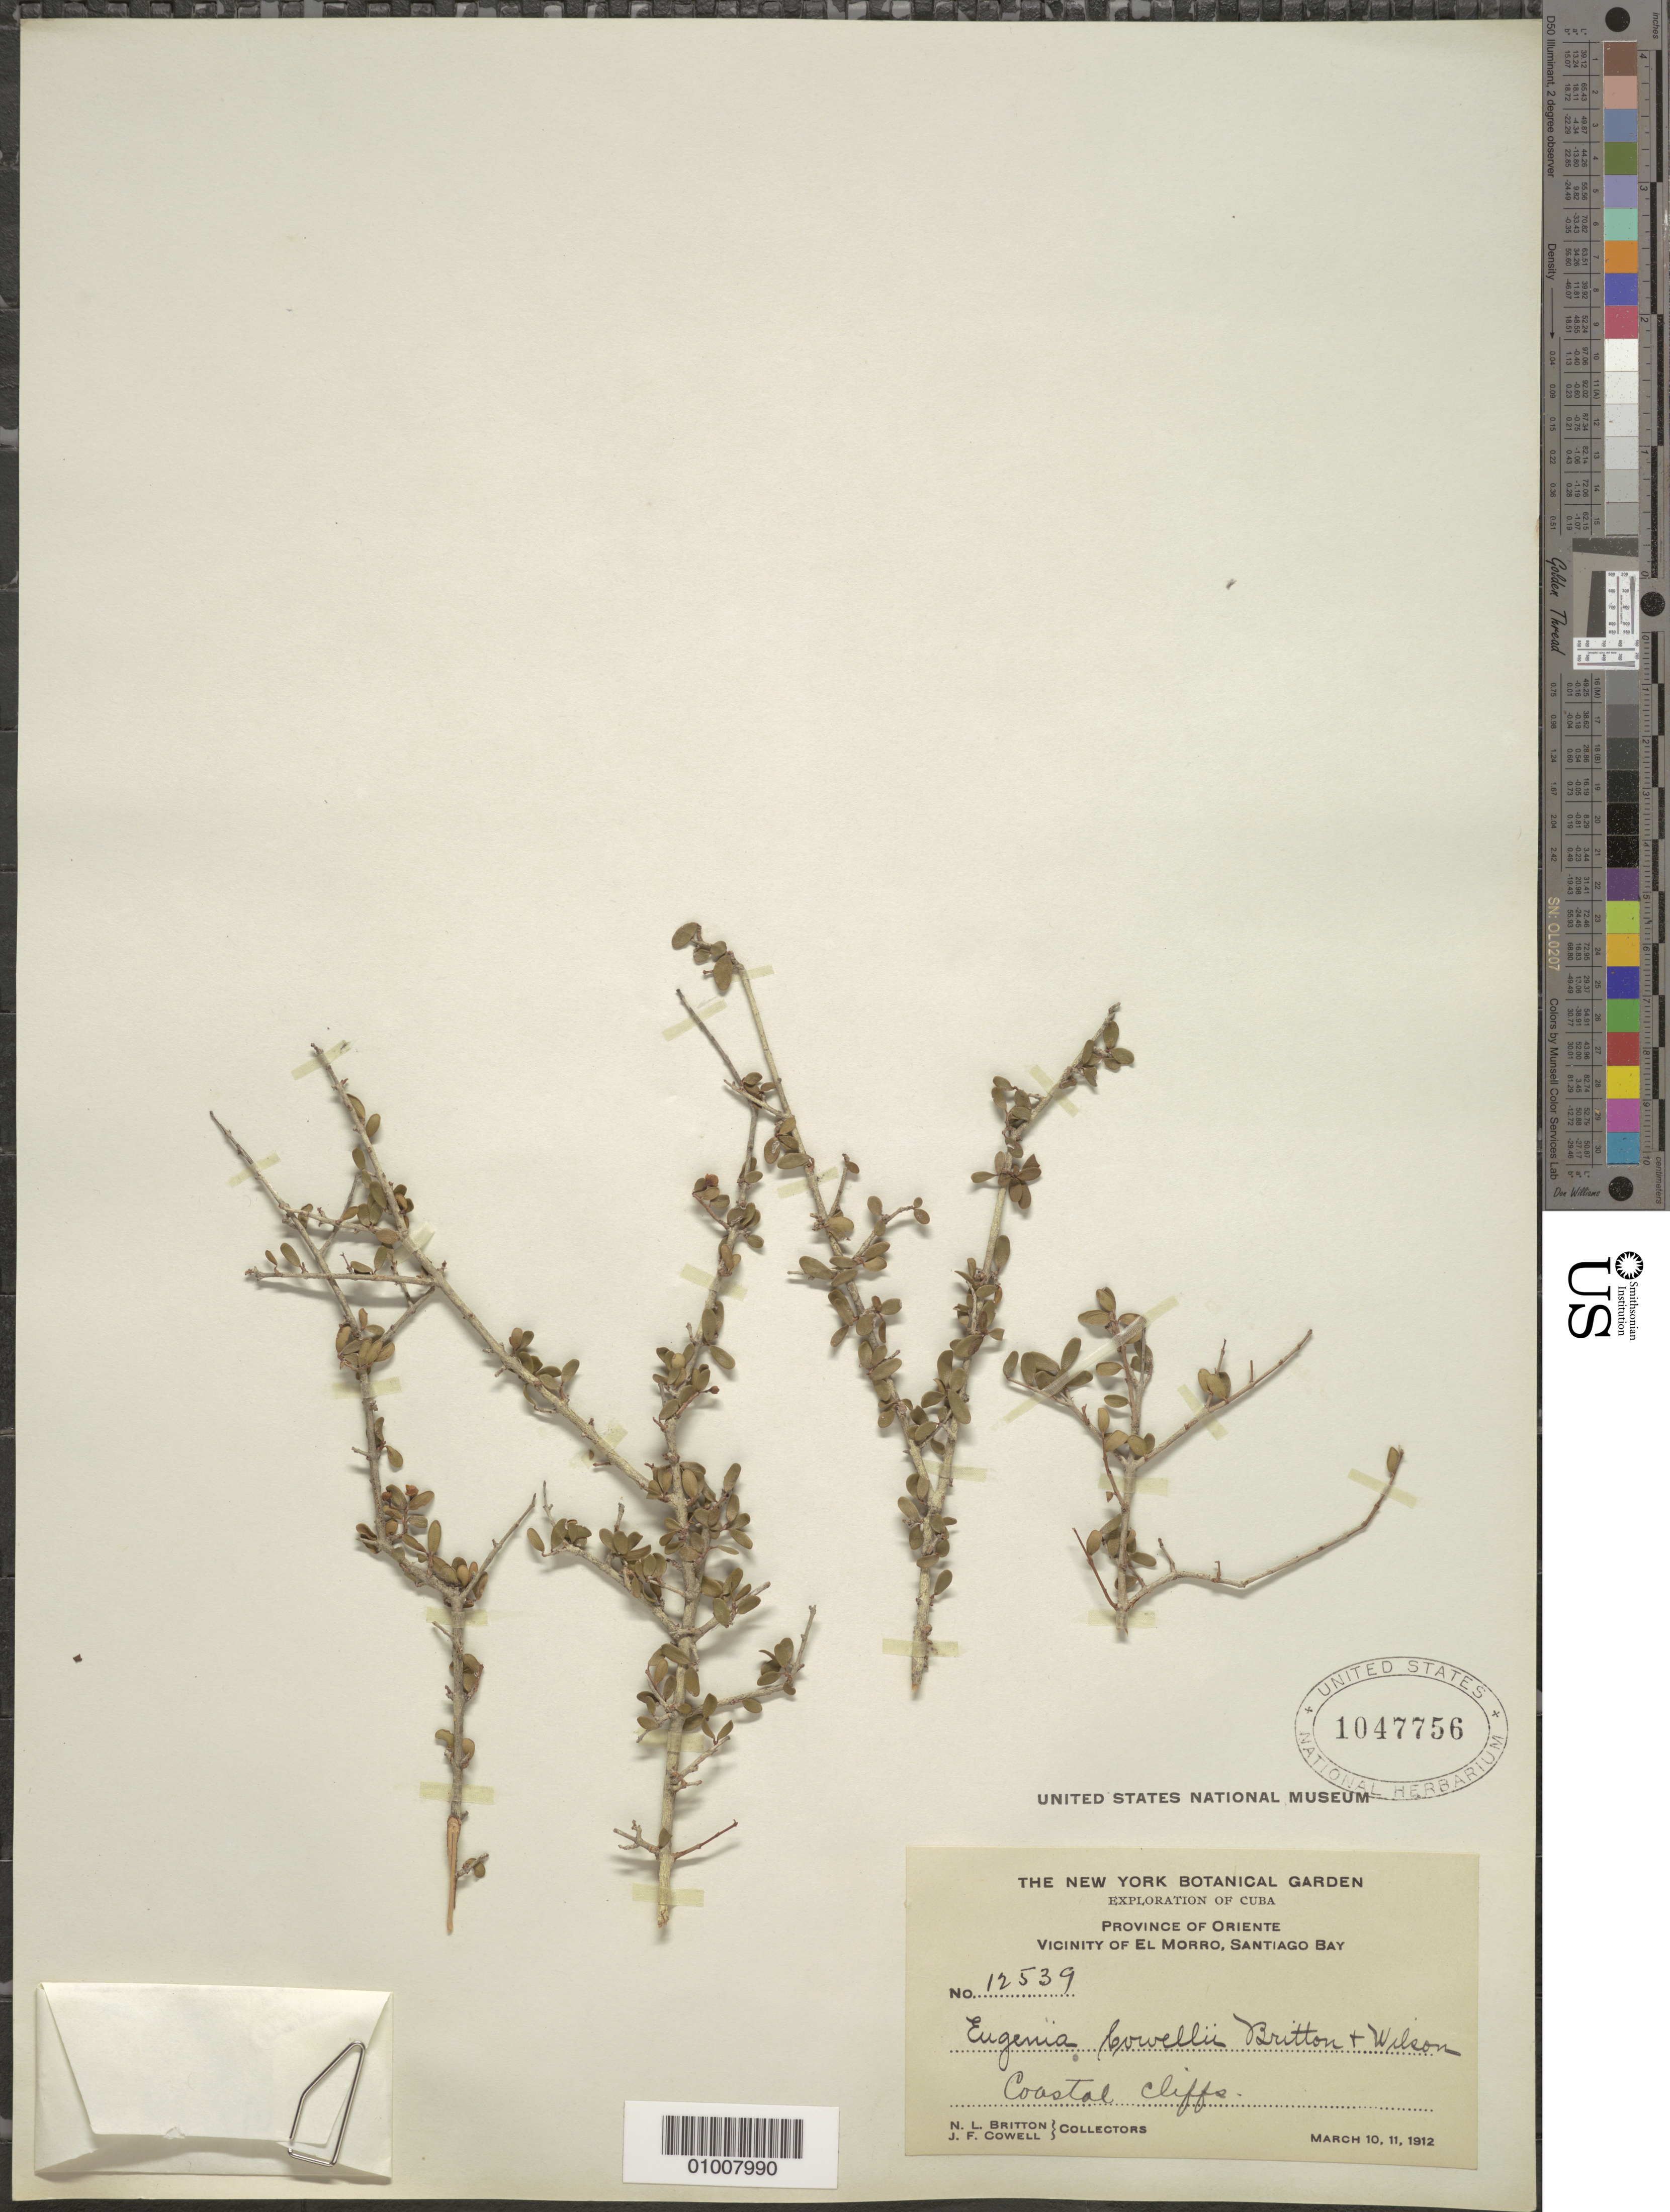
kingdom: Plantae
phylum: Tracheophyta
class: Magnoliopsida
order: Myrtales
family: Myrtaceae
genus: Eugenia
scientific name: Eugenia cowellii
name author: Britton & P. Wilson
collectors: N. Britton & J. F. Cowell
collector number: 12539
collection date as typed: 10 Mar 1912 to 11 Mar 1912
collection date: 1912-03-10/1912-03-11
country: Cuba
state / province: Santiago de Cuba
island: Cuba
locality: Coastal cliffs, vicinity of El Morro, Santiago Bay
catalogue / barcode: US 1047756